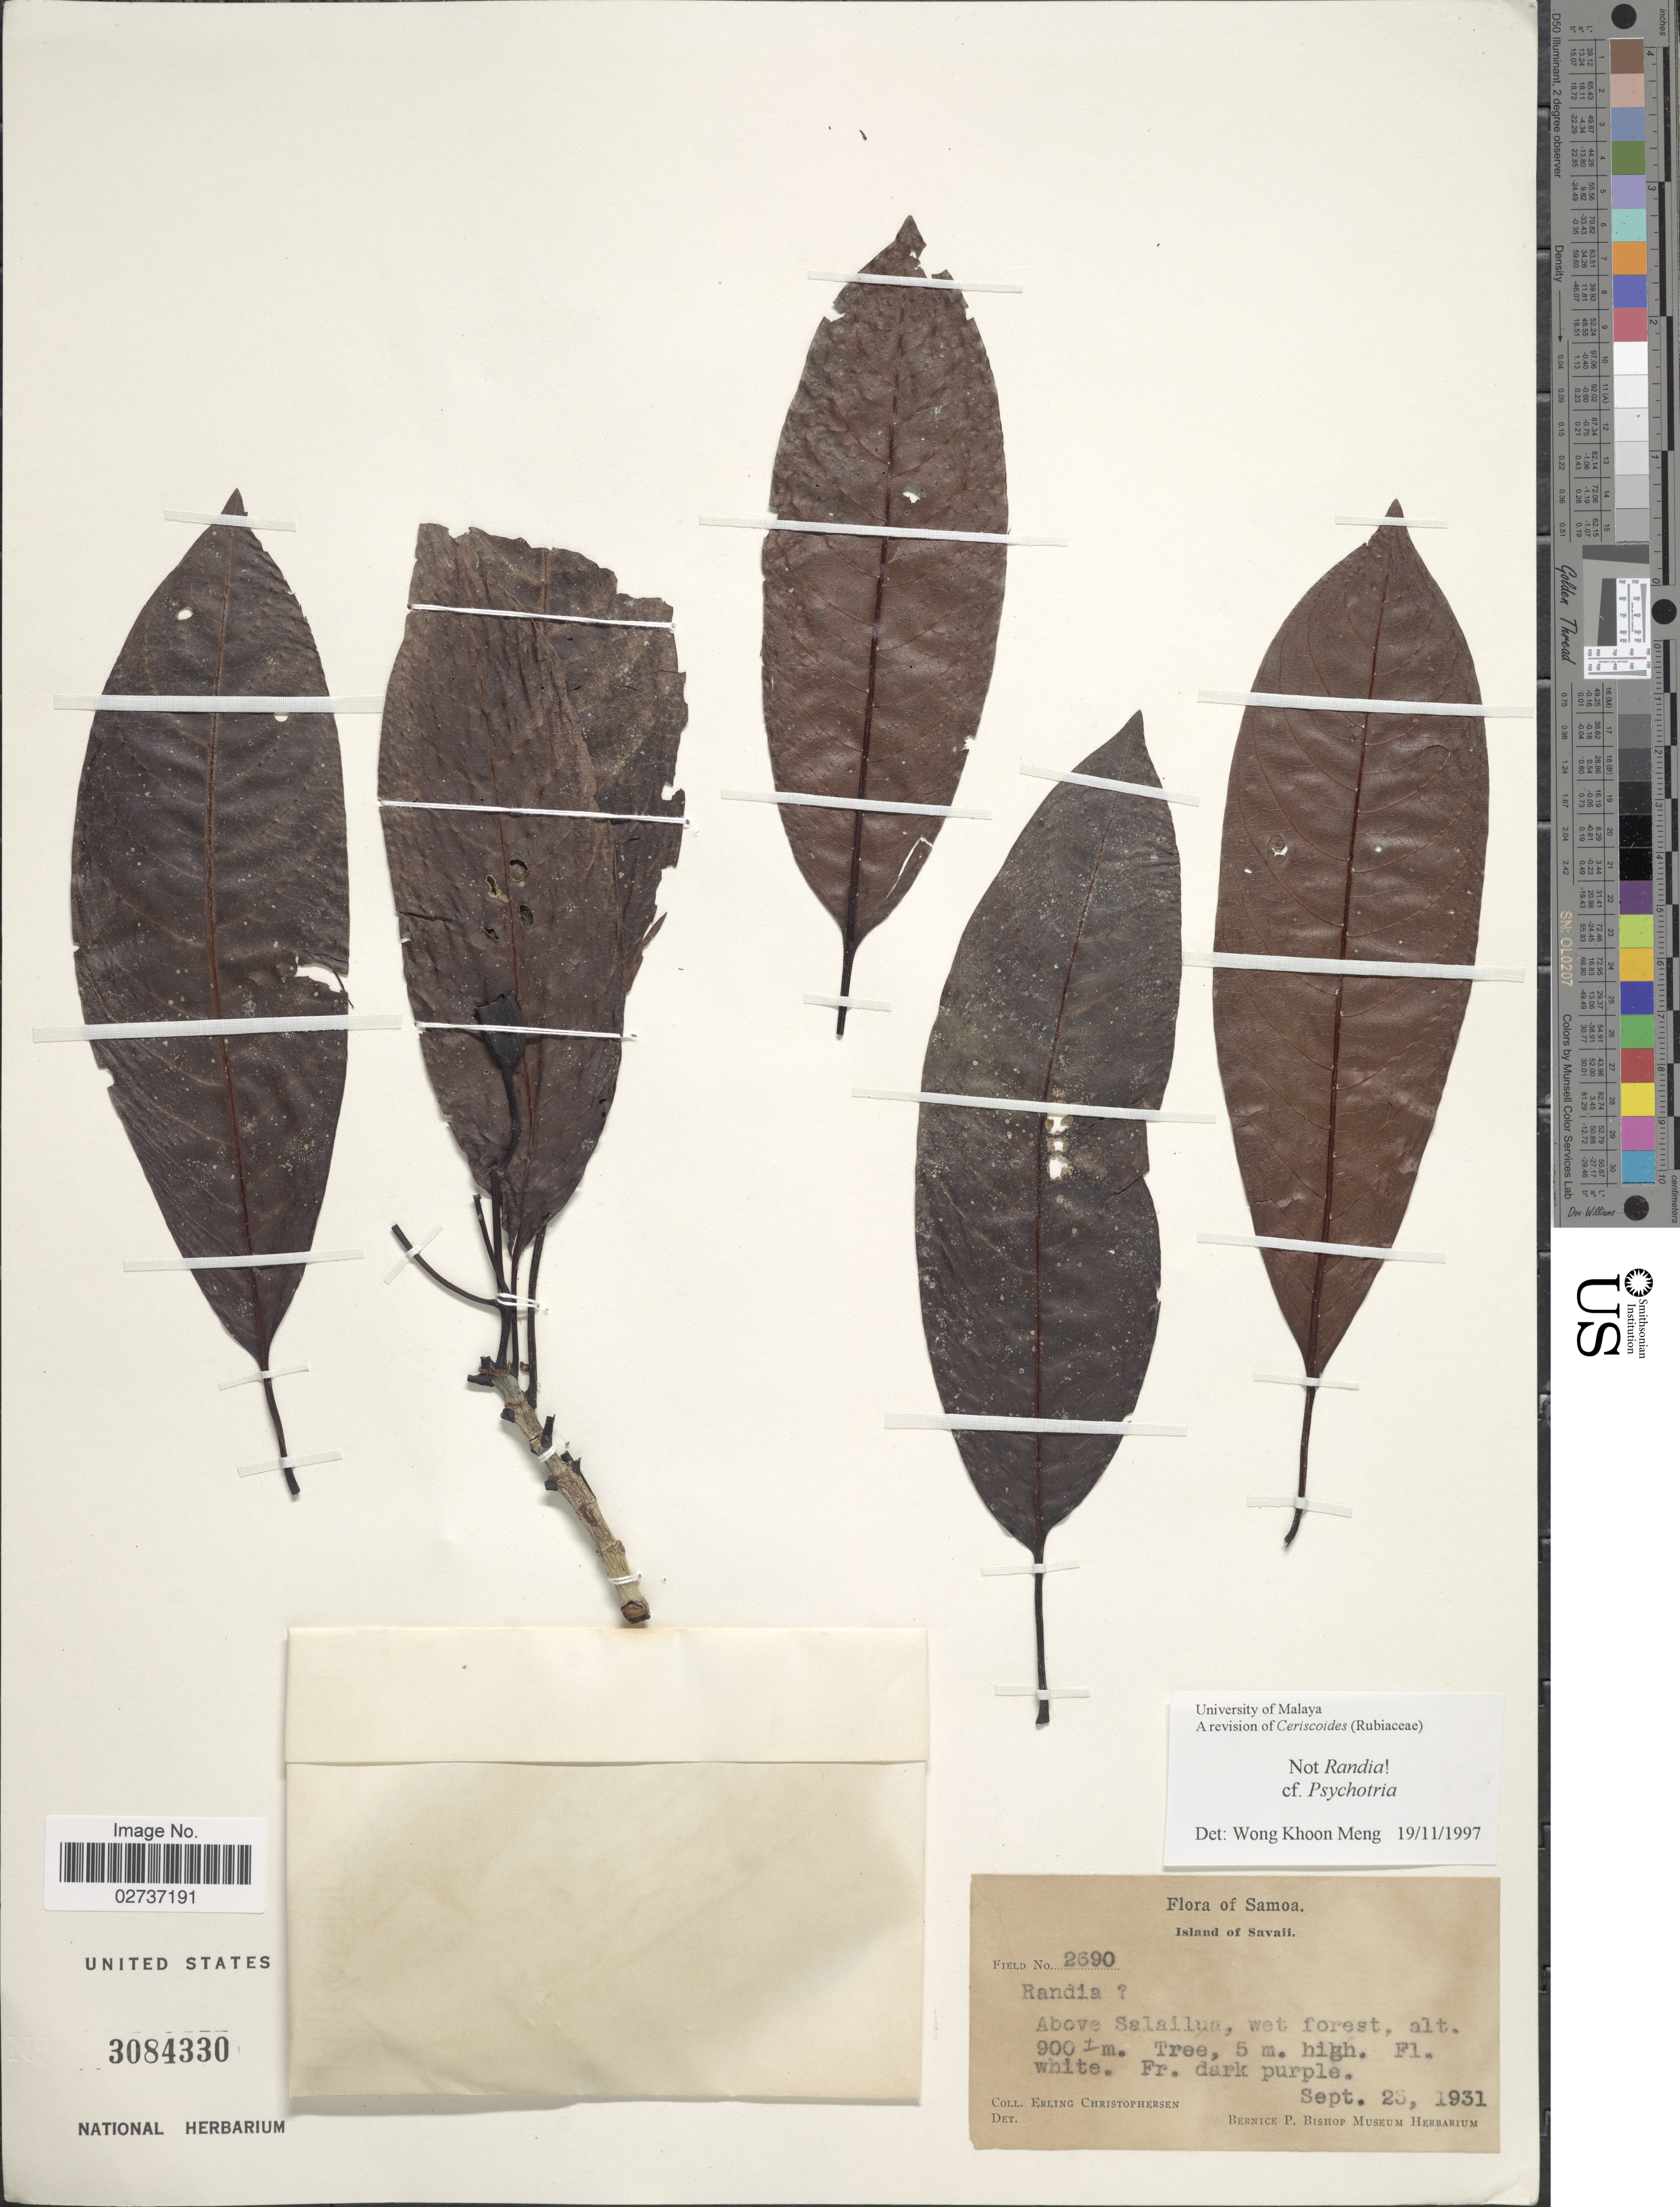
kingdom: Plantae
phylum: Tracheophyta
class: Magnoliopsida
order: Gentianales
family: Rubiaceae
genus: Psychotria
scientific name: Psychotria sp.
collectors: E. Christophersen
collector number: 2690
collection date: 1931-09-23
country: Samoa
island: Savai'i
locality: Island of Savaii, Above Salailua, wet forest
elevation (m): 900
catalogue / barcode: US 3084330